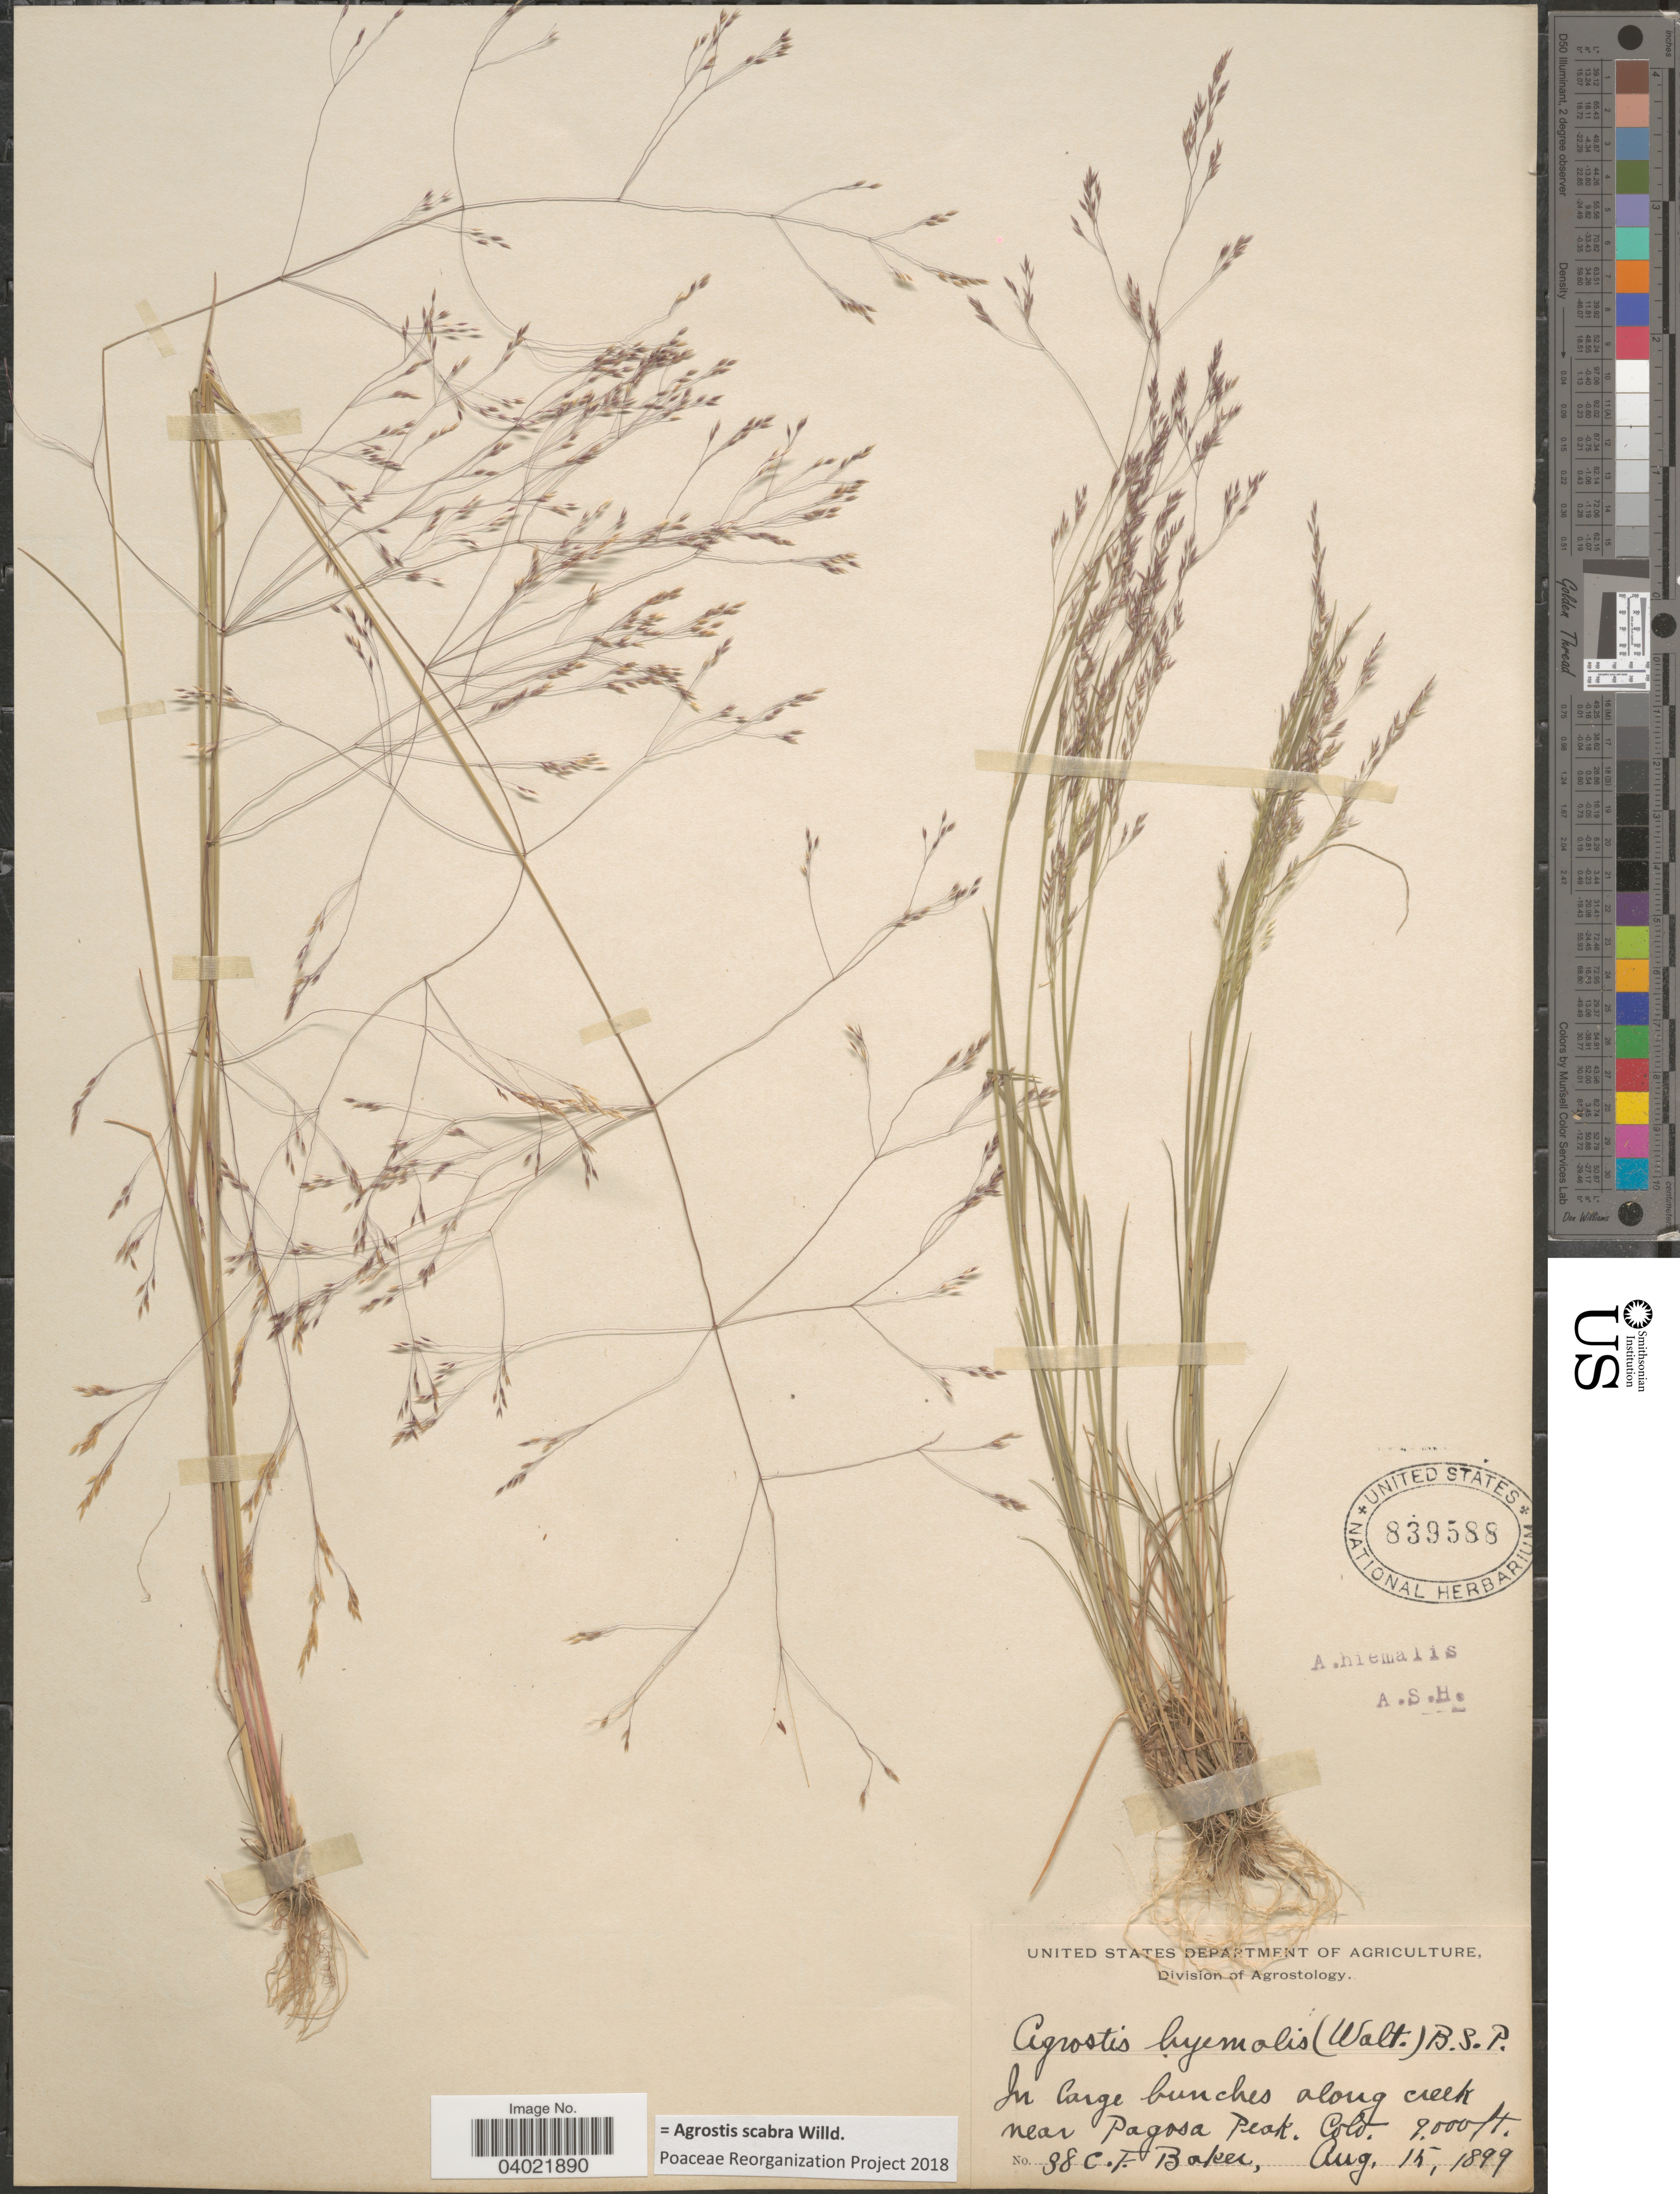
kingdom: Plantae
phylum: Tracheophyta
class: Liliopsida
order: Poales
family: Poaceae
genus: Agrostis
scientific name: Agrostis scabra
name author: Willd.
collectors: C. F. Baker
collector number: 38*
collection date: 1899-08-15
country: United States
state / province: Colorado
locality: Along creek near Pagosa Peak.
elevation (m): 2743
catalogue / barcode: US 839588